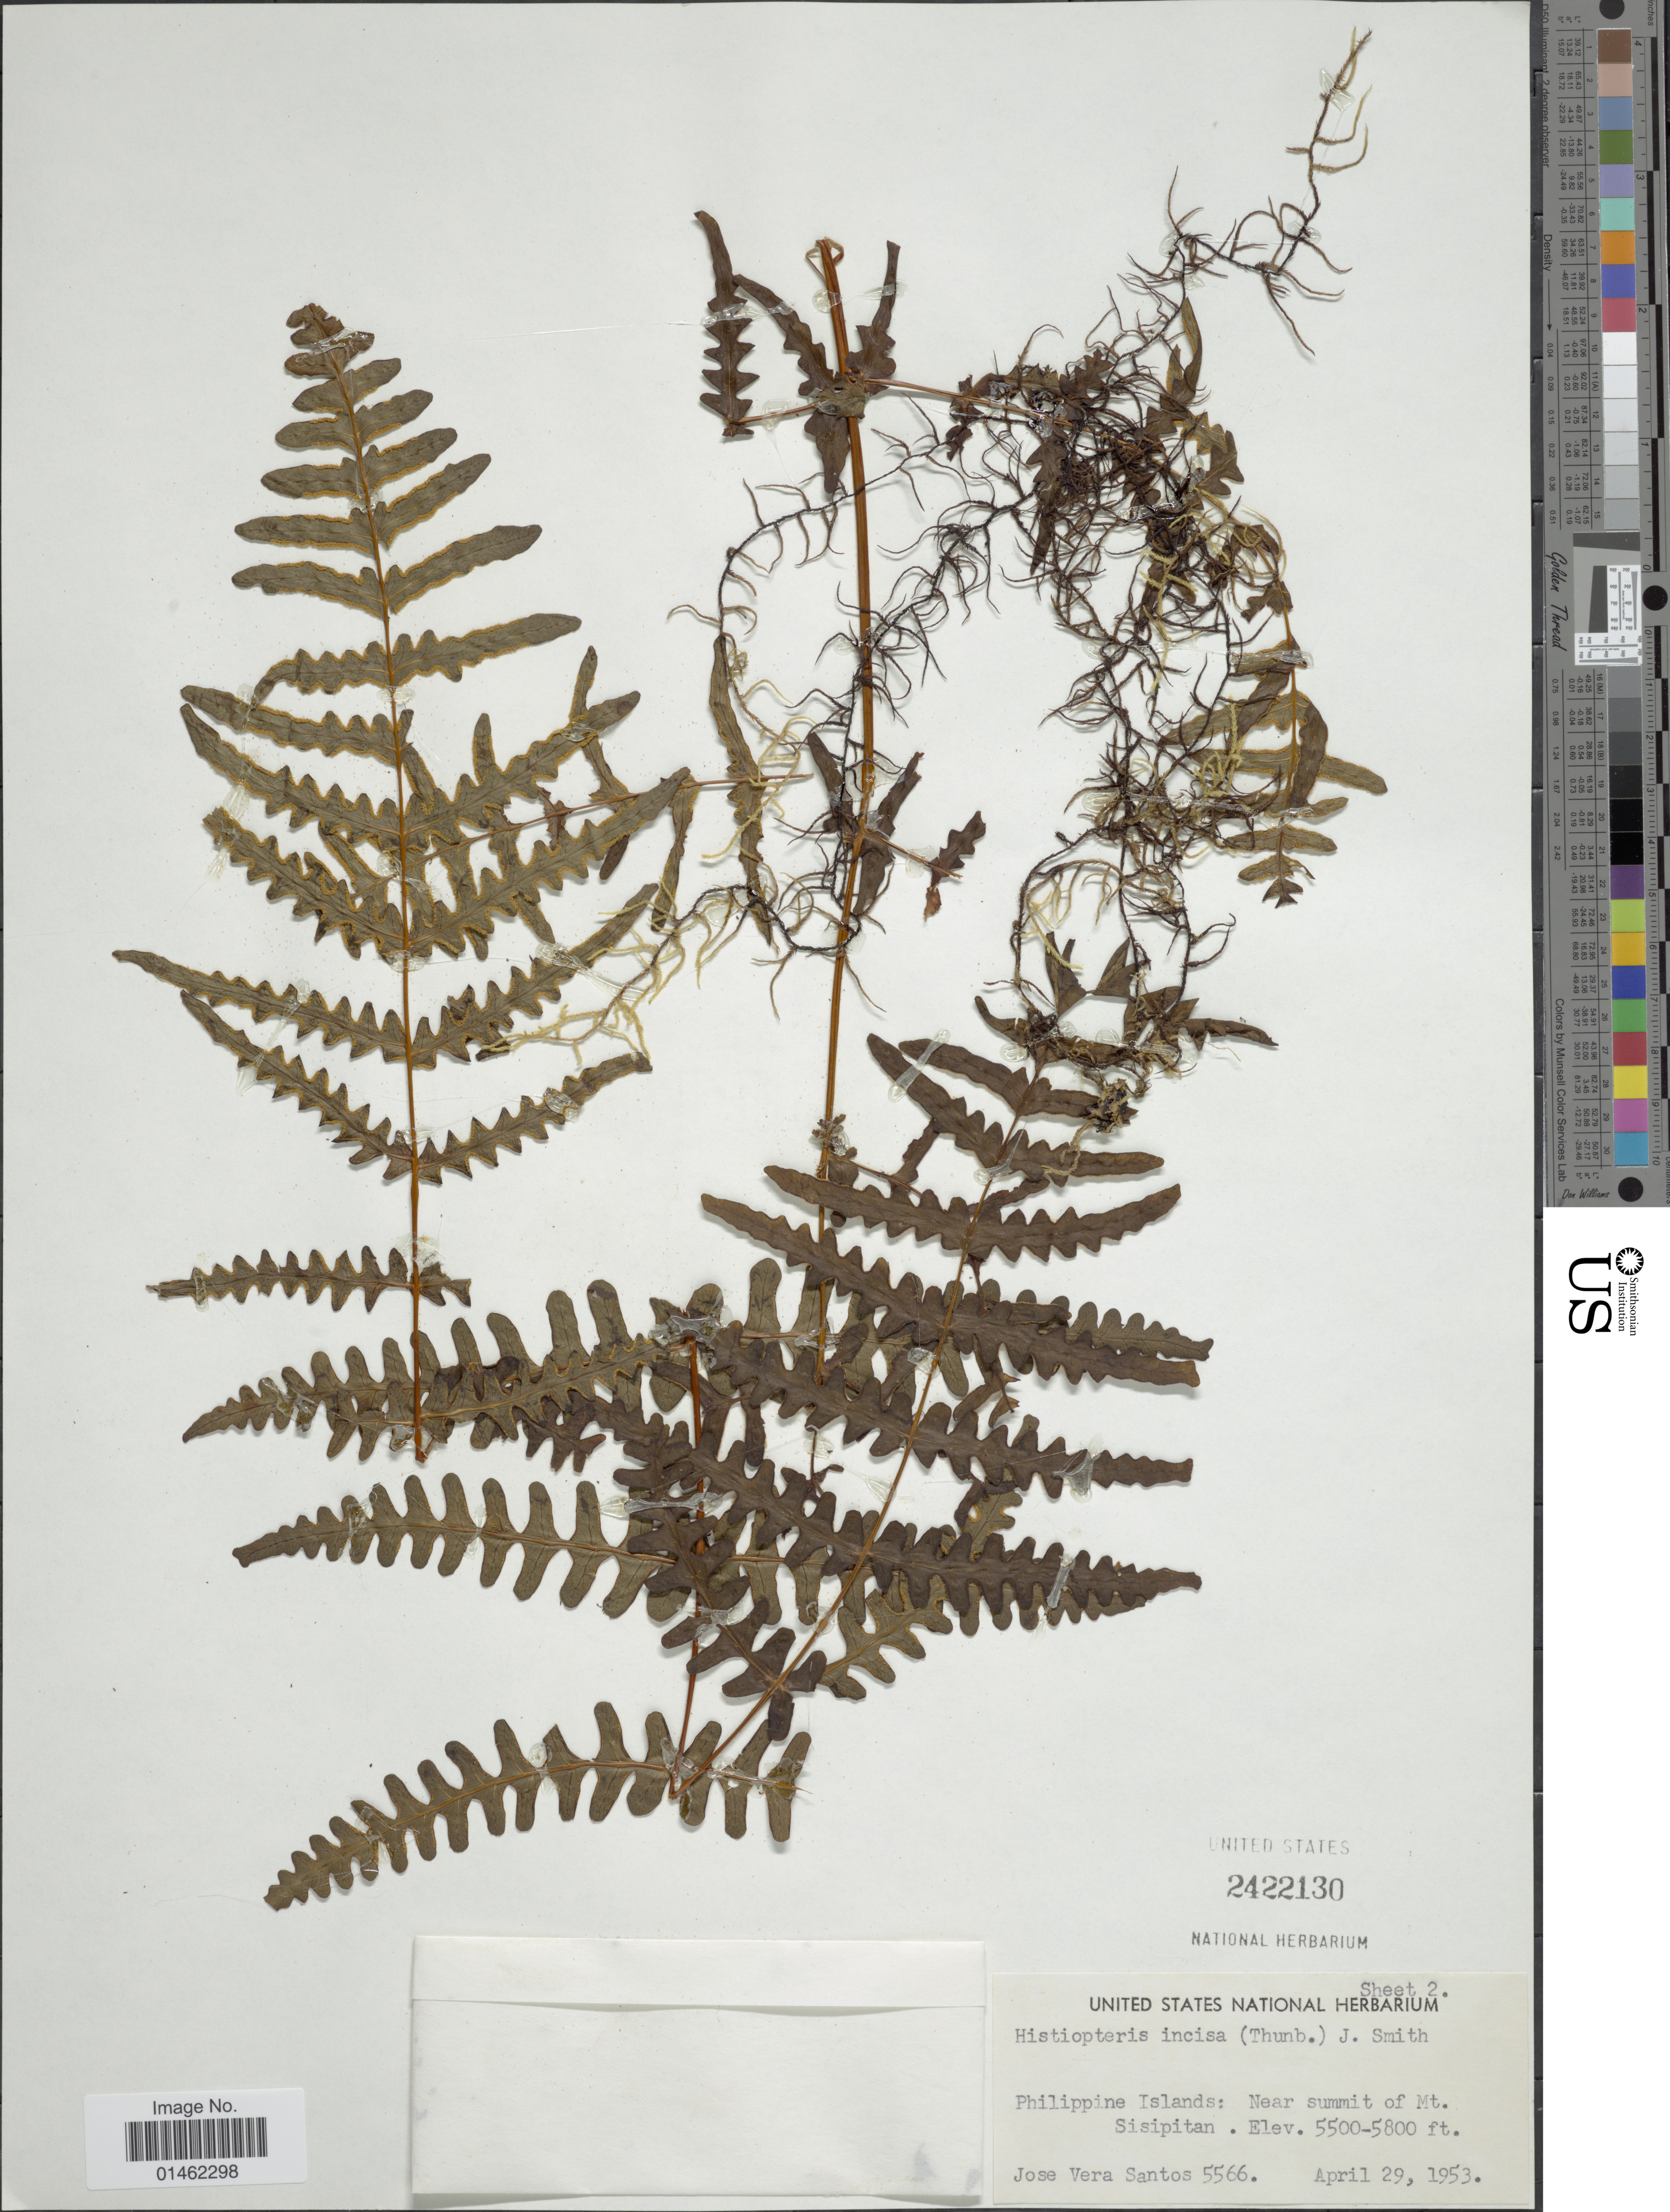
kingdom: Plantae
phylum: Tracheophyta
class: Polypodiopsida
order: Polypodiales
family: Dennstaedtiaceae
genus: Histiopteris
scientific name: Histiopteris incisa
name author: (Thunb.) J. Sm.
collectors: J. V. Santos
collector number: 5566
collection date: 1953-04-29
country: Philippines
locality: Near summit of Mt Sisipitan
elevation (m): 1676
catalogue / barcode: US 2422130